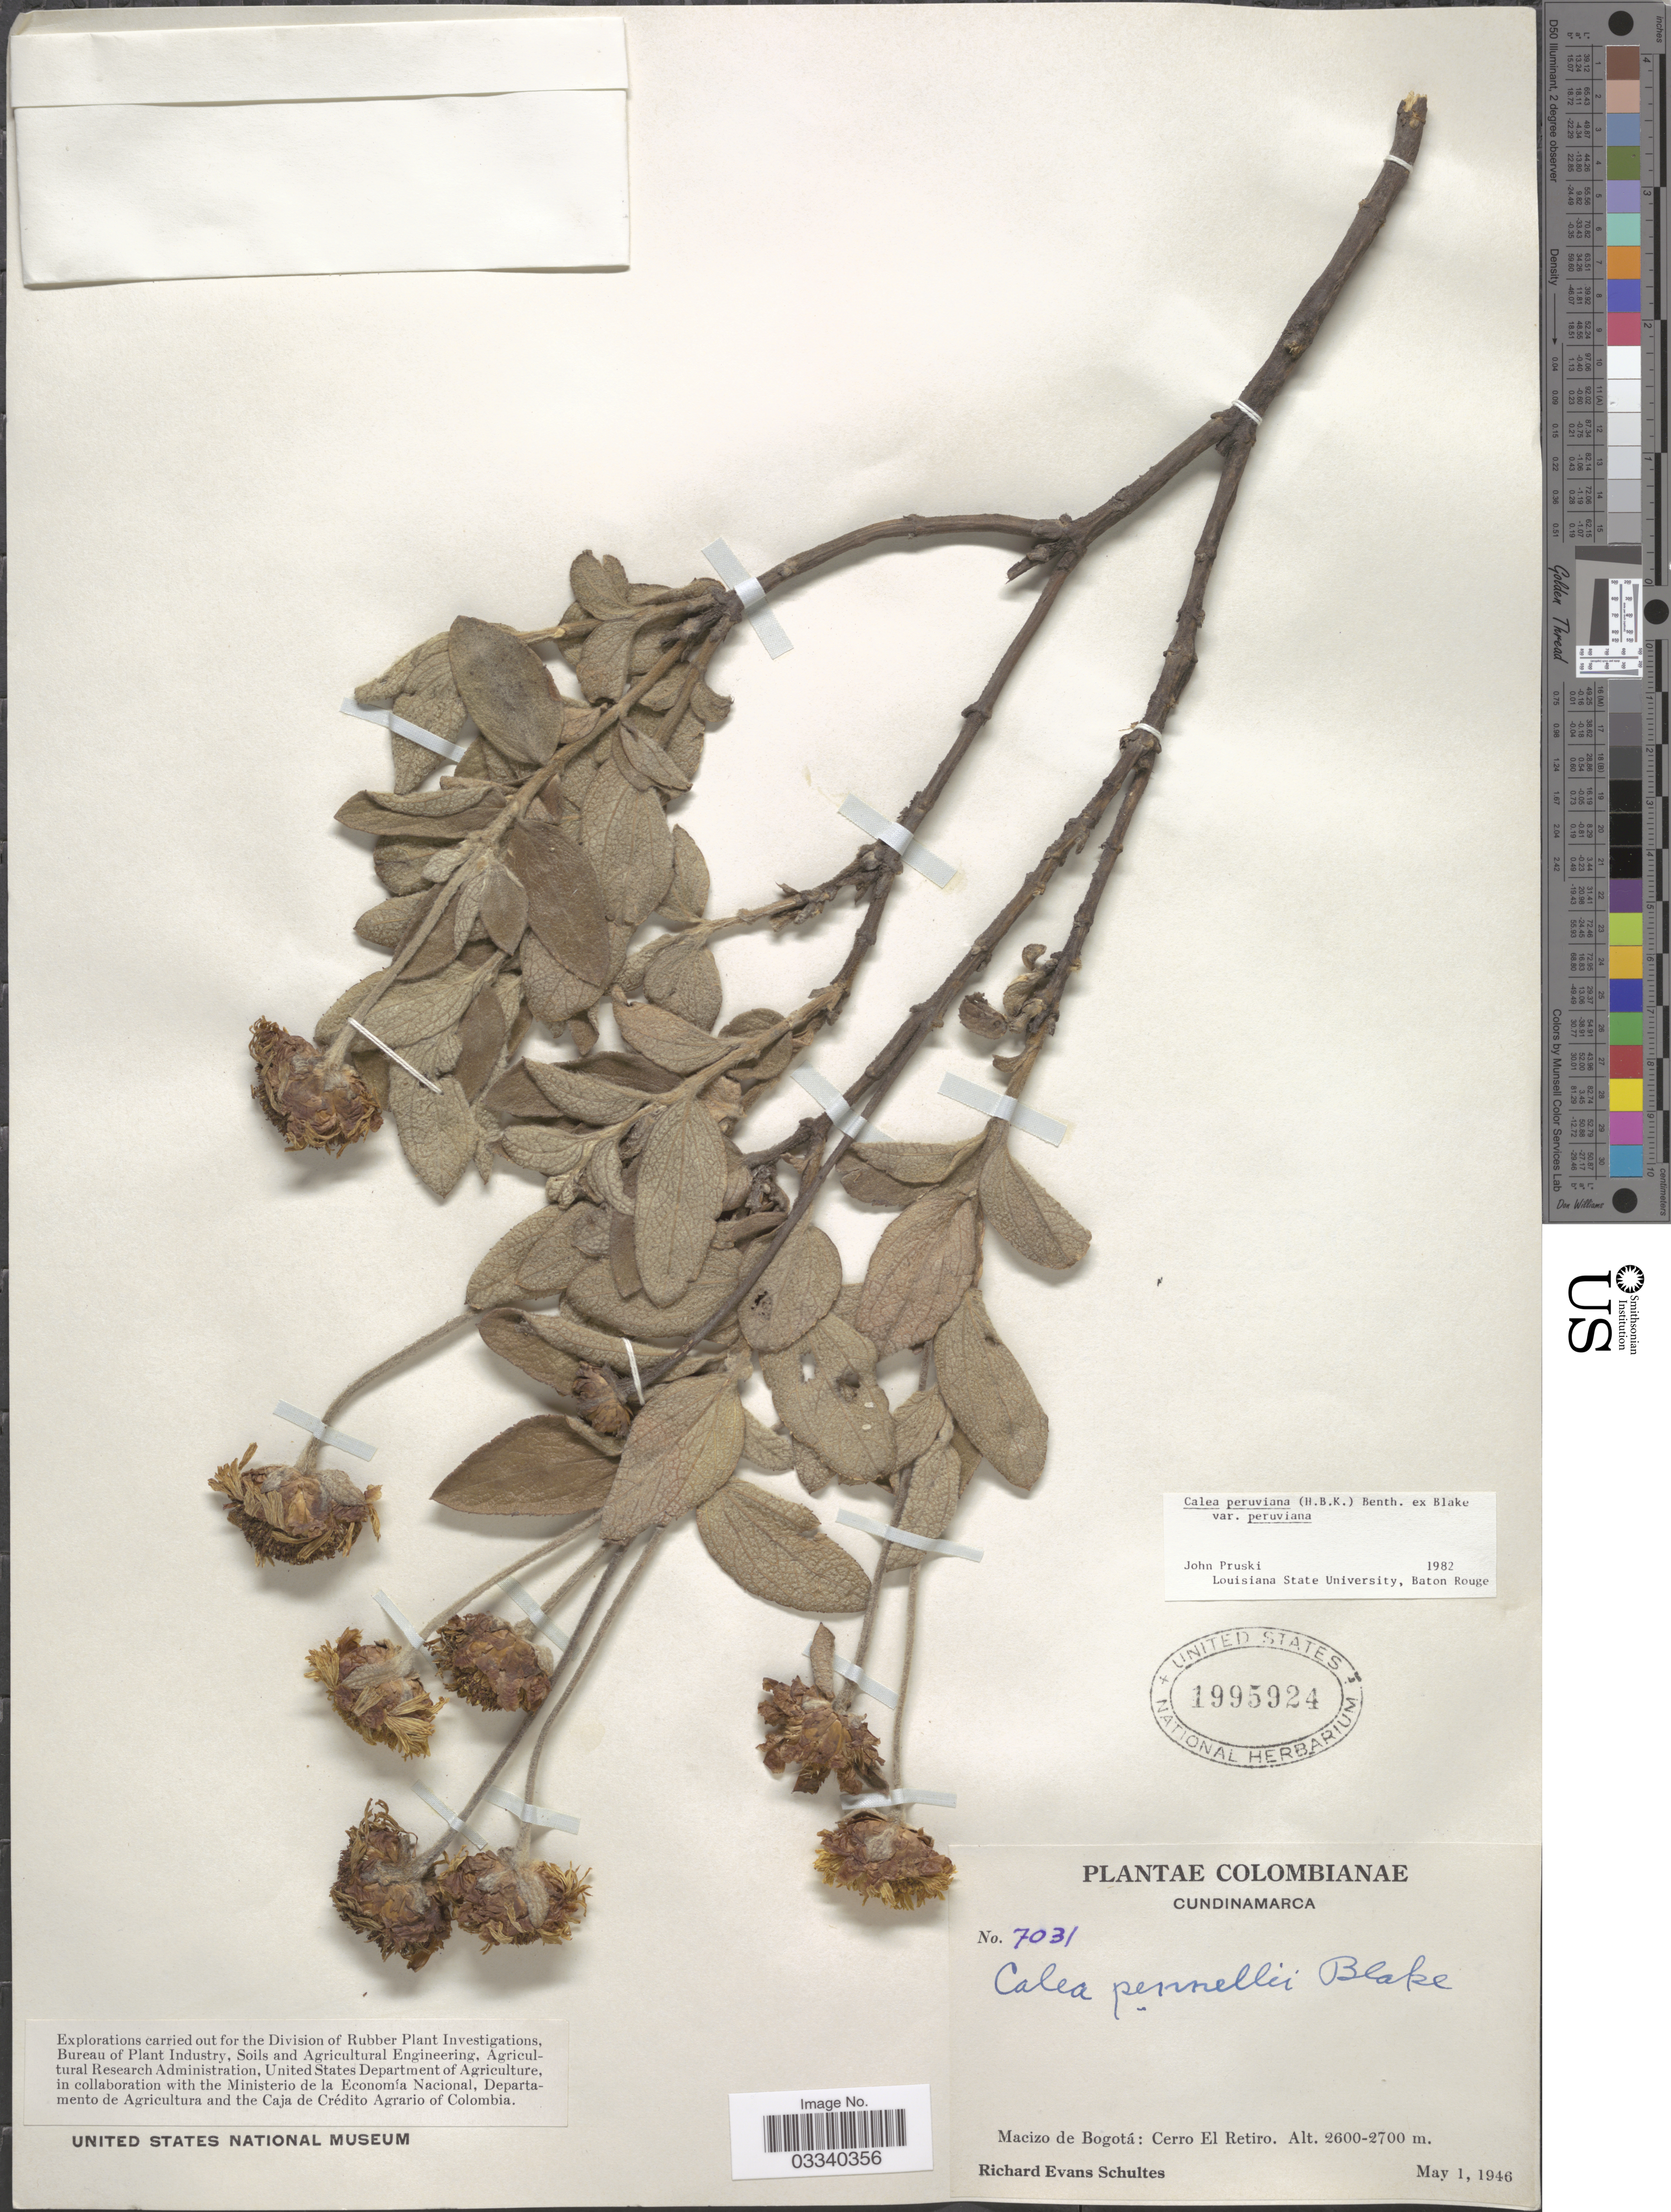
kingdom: Plantae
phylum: Tracheophyta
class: Magnoliopsida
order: Asterales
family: Asteraceae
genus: Calea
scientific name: Calea peruviana var. peruviana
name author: (Kunth) Benth.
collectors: R. E. Schultes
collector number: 7031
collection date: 1946-05-01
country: Colombia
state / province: Cundinamarca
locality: Macizo de Bogotá: Cerro El Retiro.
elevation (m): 2600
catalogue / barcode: US 1995924